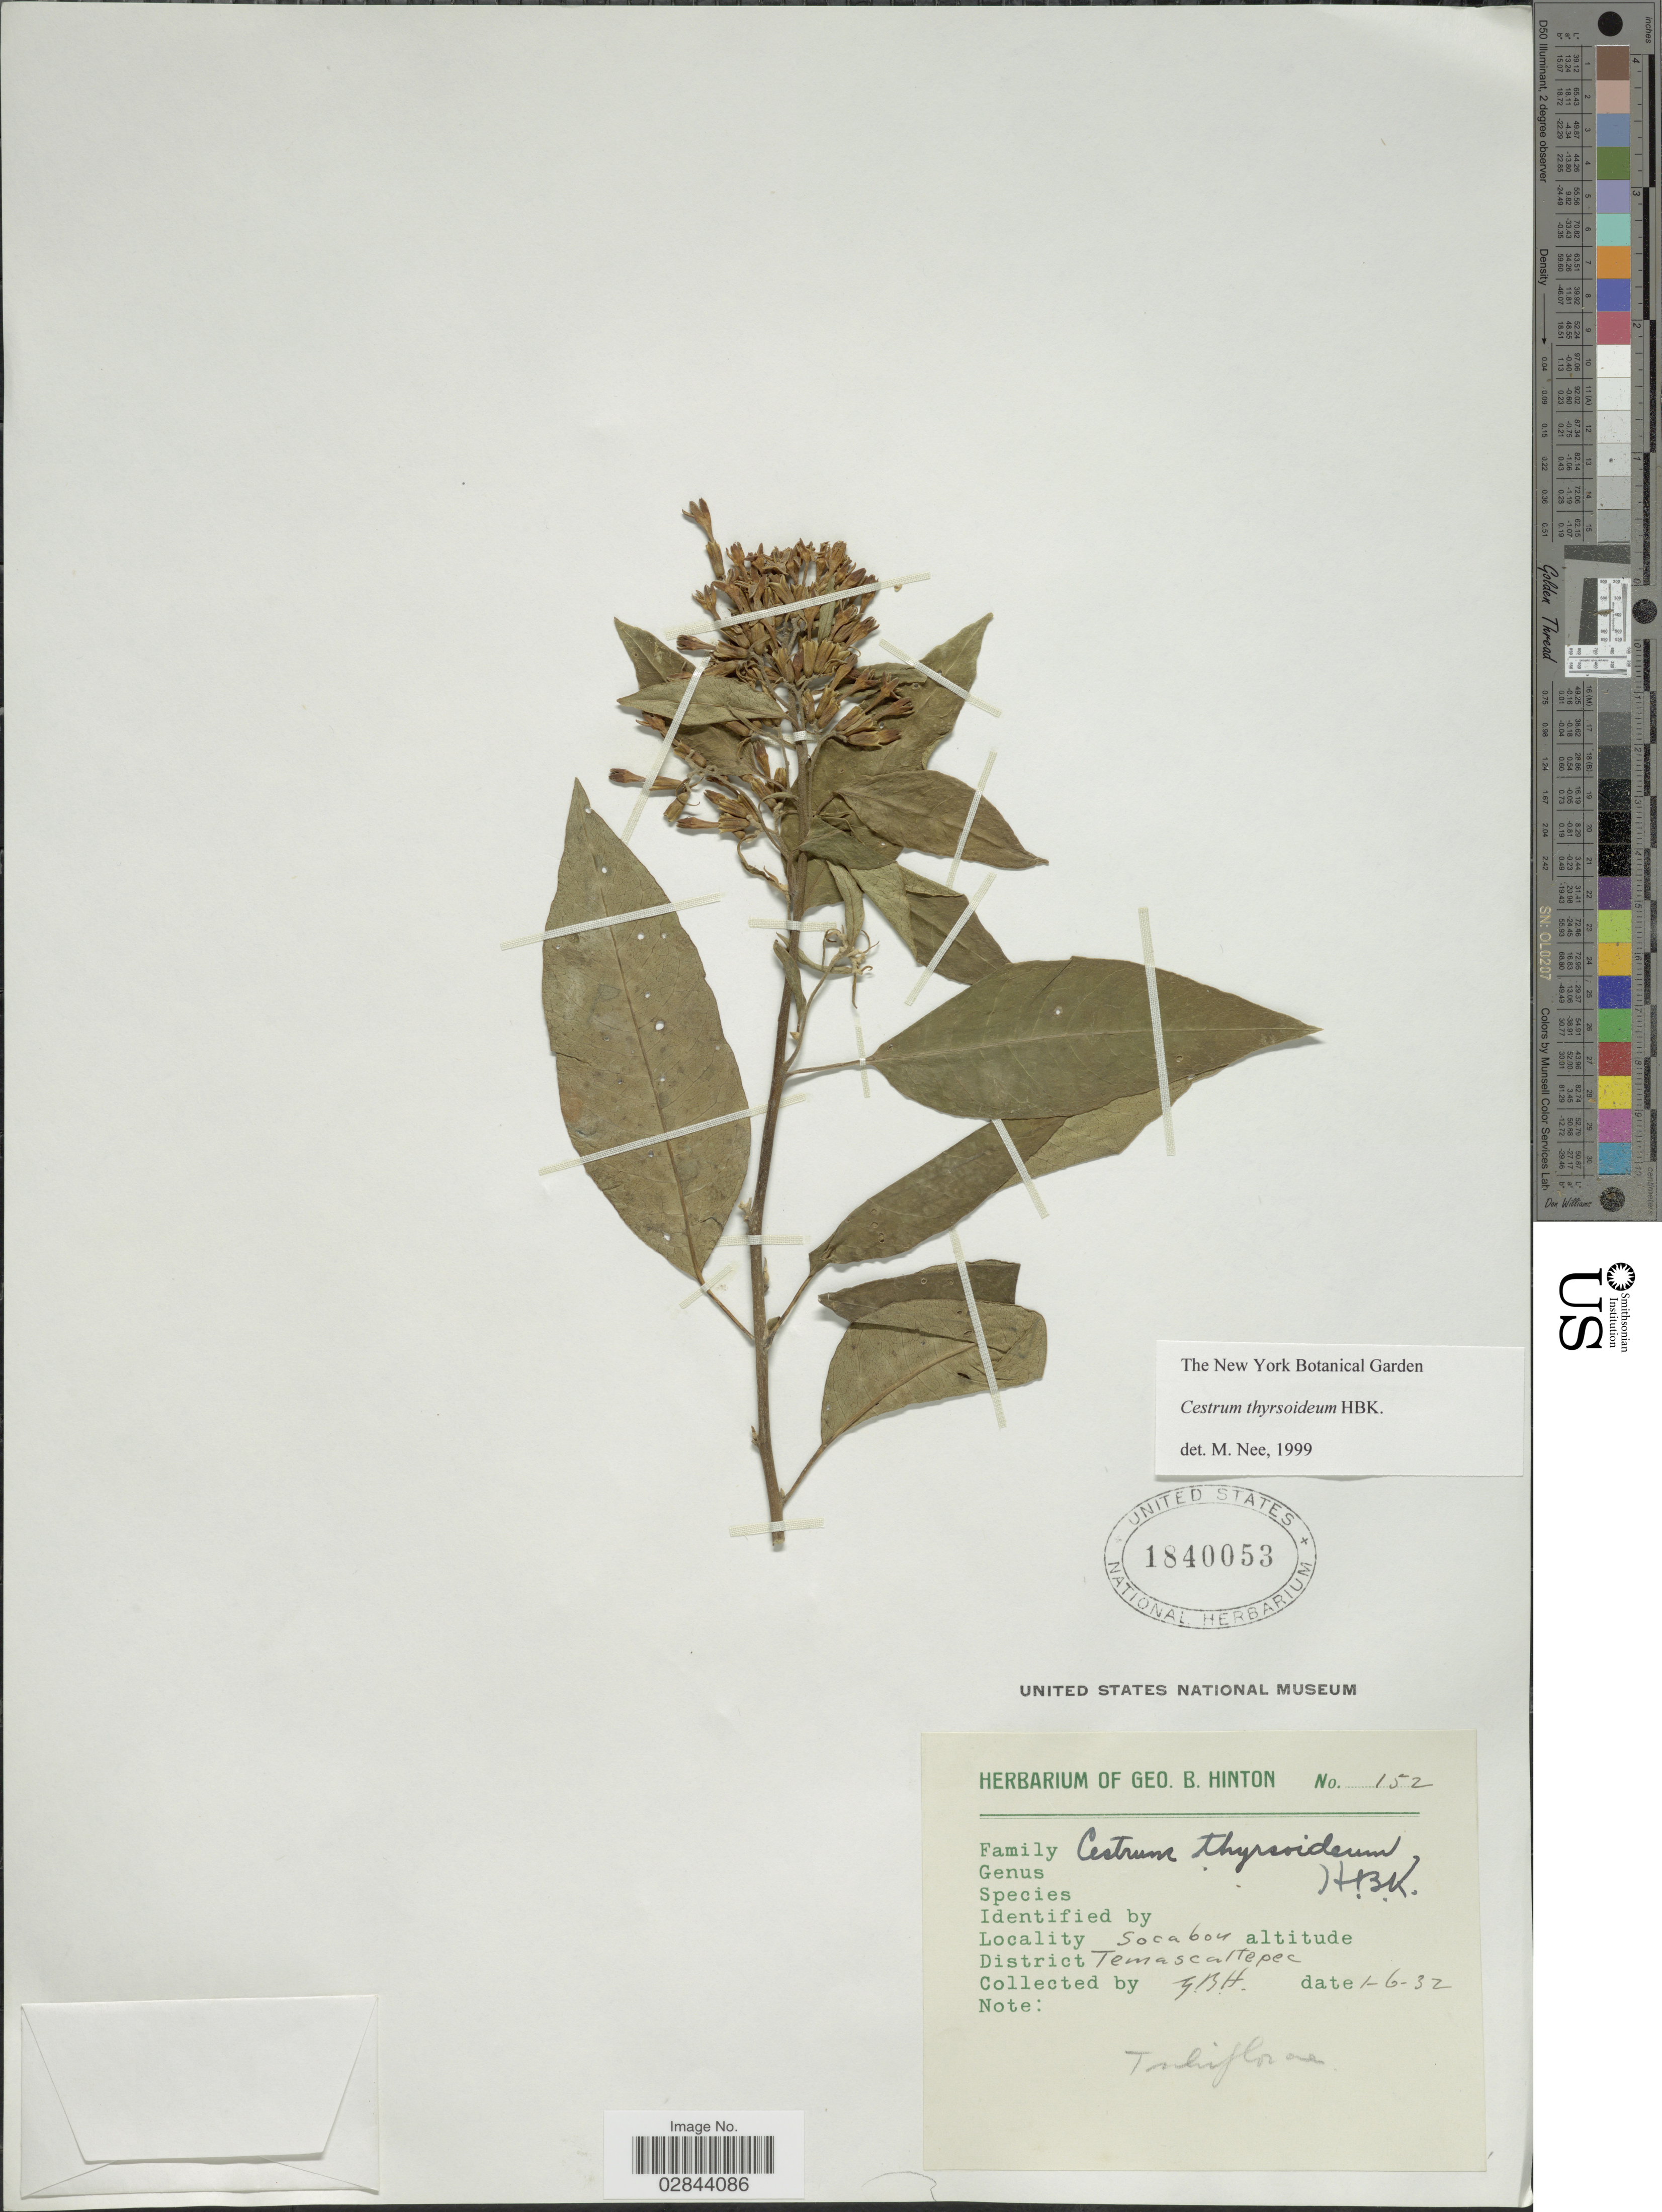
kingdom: Plantae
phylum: Tracheophyta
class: Magnoliopsida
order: Solanales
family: Solanaceae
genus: Cestrum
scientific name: Cestrum thyrsoideum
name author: Kunth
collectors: G. B. Hinton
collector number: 152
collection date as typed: Transcribed d/m/y: 1/6/32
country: Mexico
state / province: México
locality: Socabon, District Temascaltepec.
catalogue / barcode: US 1840053